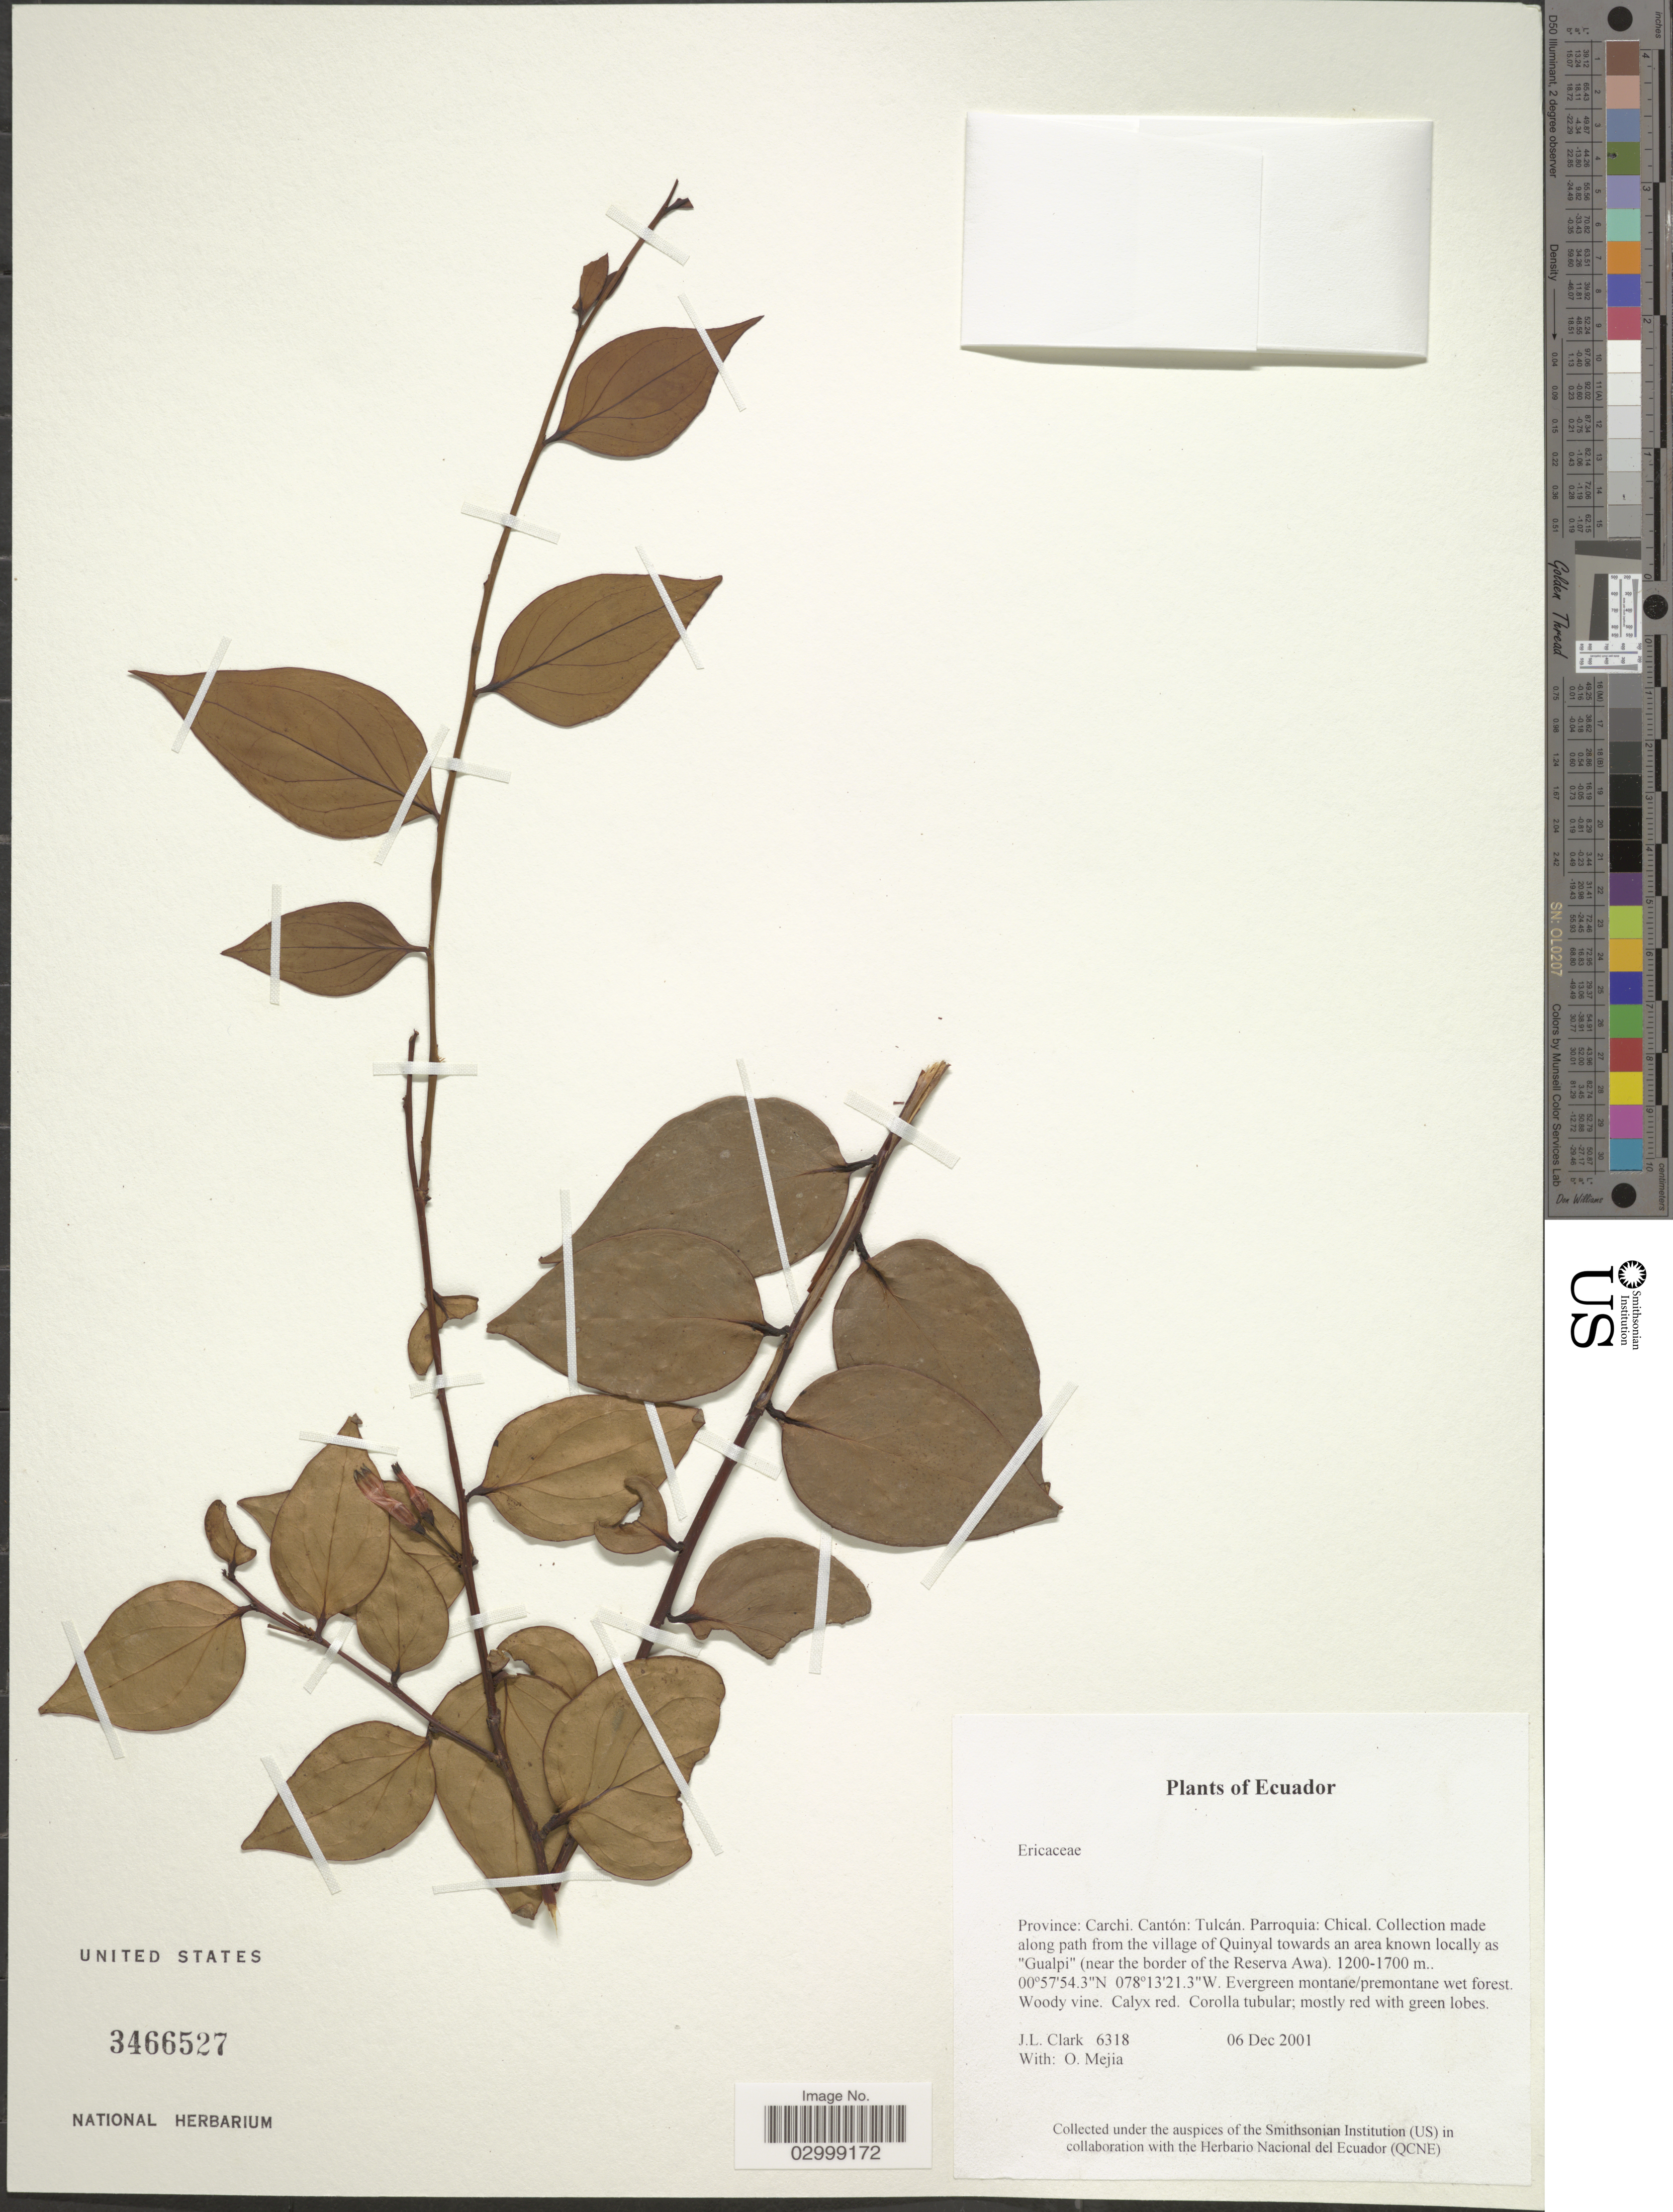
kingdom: Plantae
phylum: Tracheophyta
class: Magnoliopsida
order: Ericales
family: Ericaceae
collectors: J. L. Clark & O. Mejia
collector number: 6318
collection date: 2001-12-06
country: Ecuador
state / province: Carchi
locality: Cantón: Tulcán, Parroquia: Chical, Collection made along path from the village of Quinyal towards an area known locally as "Gualpi" (near the border of the Reserva Awa).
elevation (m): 1200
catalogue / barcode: US 3466527